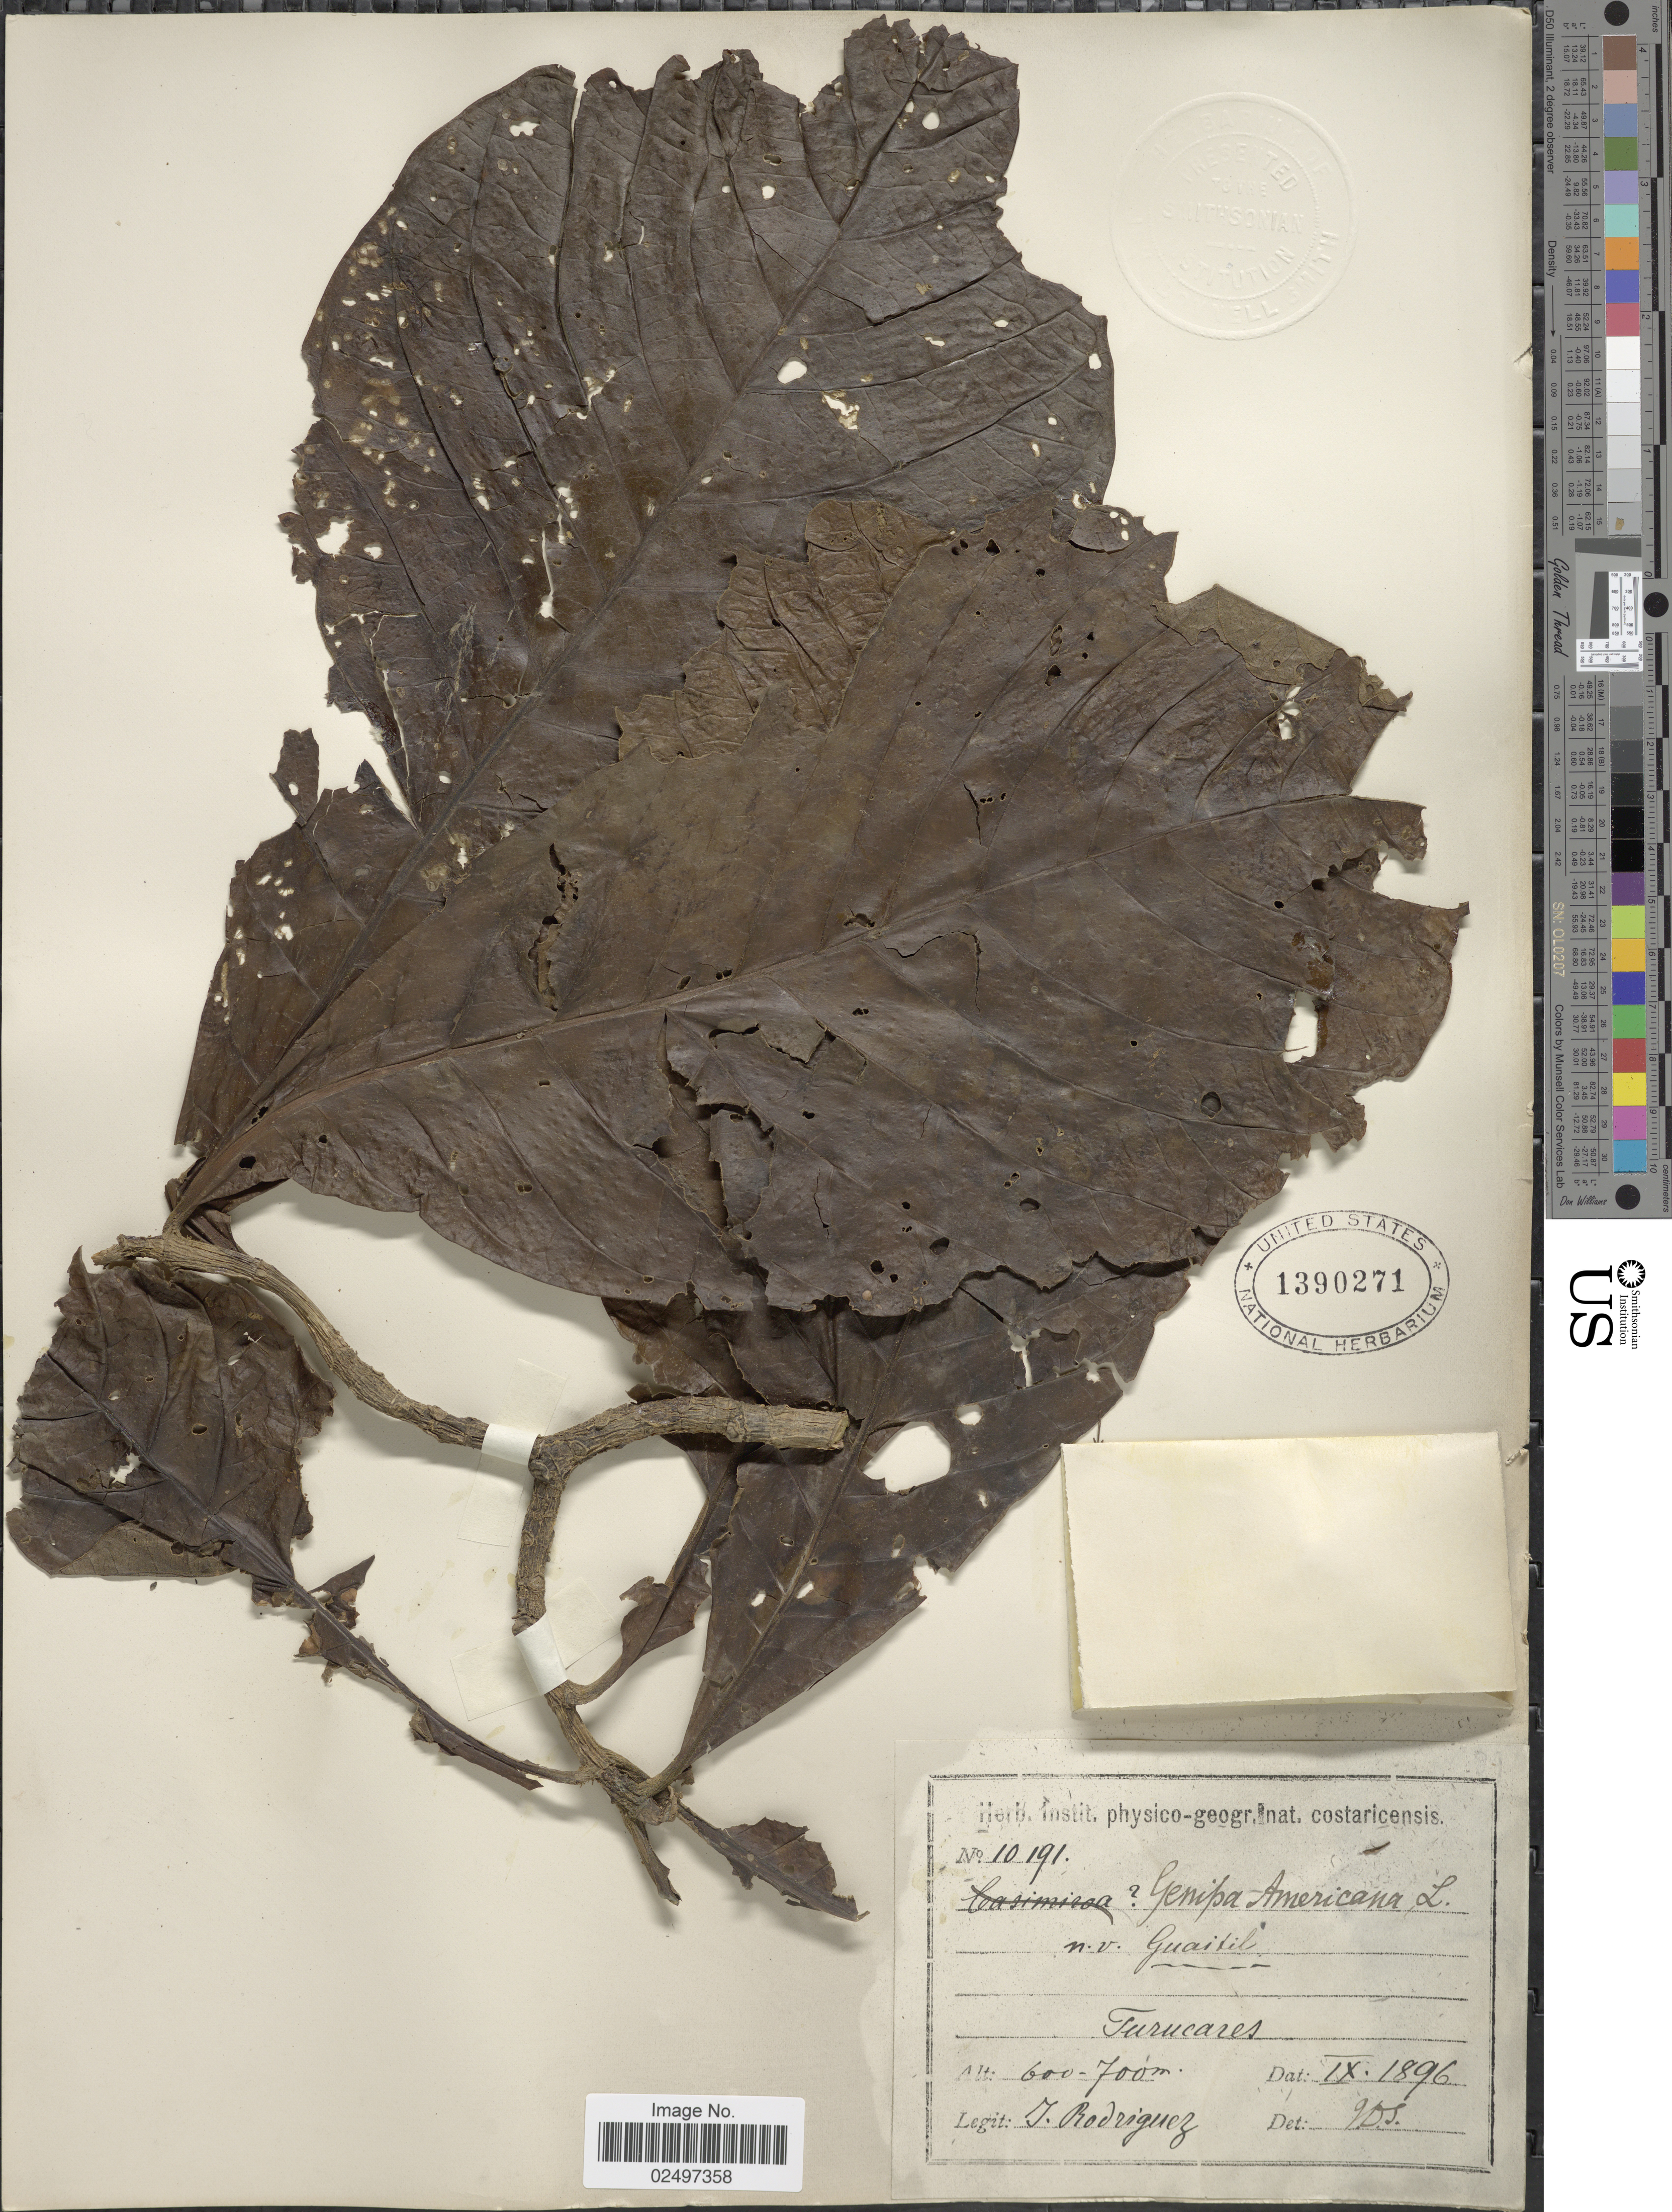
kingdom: Plantae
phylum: Tracheophyta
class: Magnoliopsida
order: Gentianales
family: Rubiaceae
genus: Genipa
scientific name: Genipa americana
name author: L.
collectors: I. Rodríguez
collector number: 10191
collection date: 1896-09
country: Costa Rica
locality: Turucares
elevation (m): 600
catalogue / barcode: US 1390271